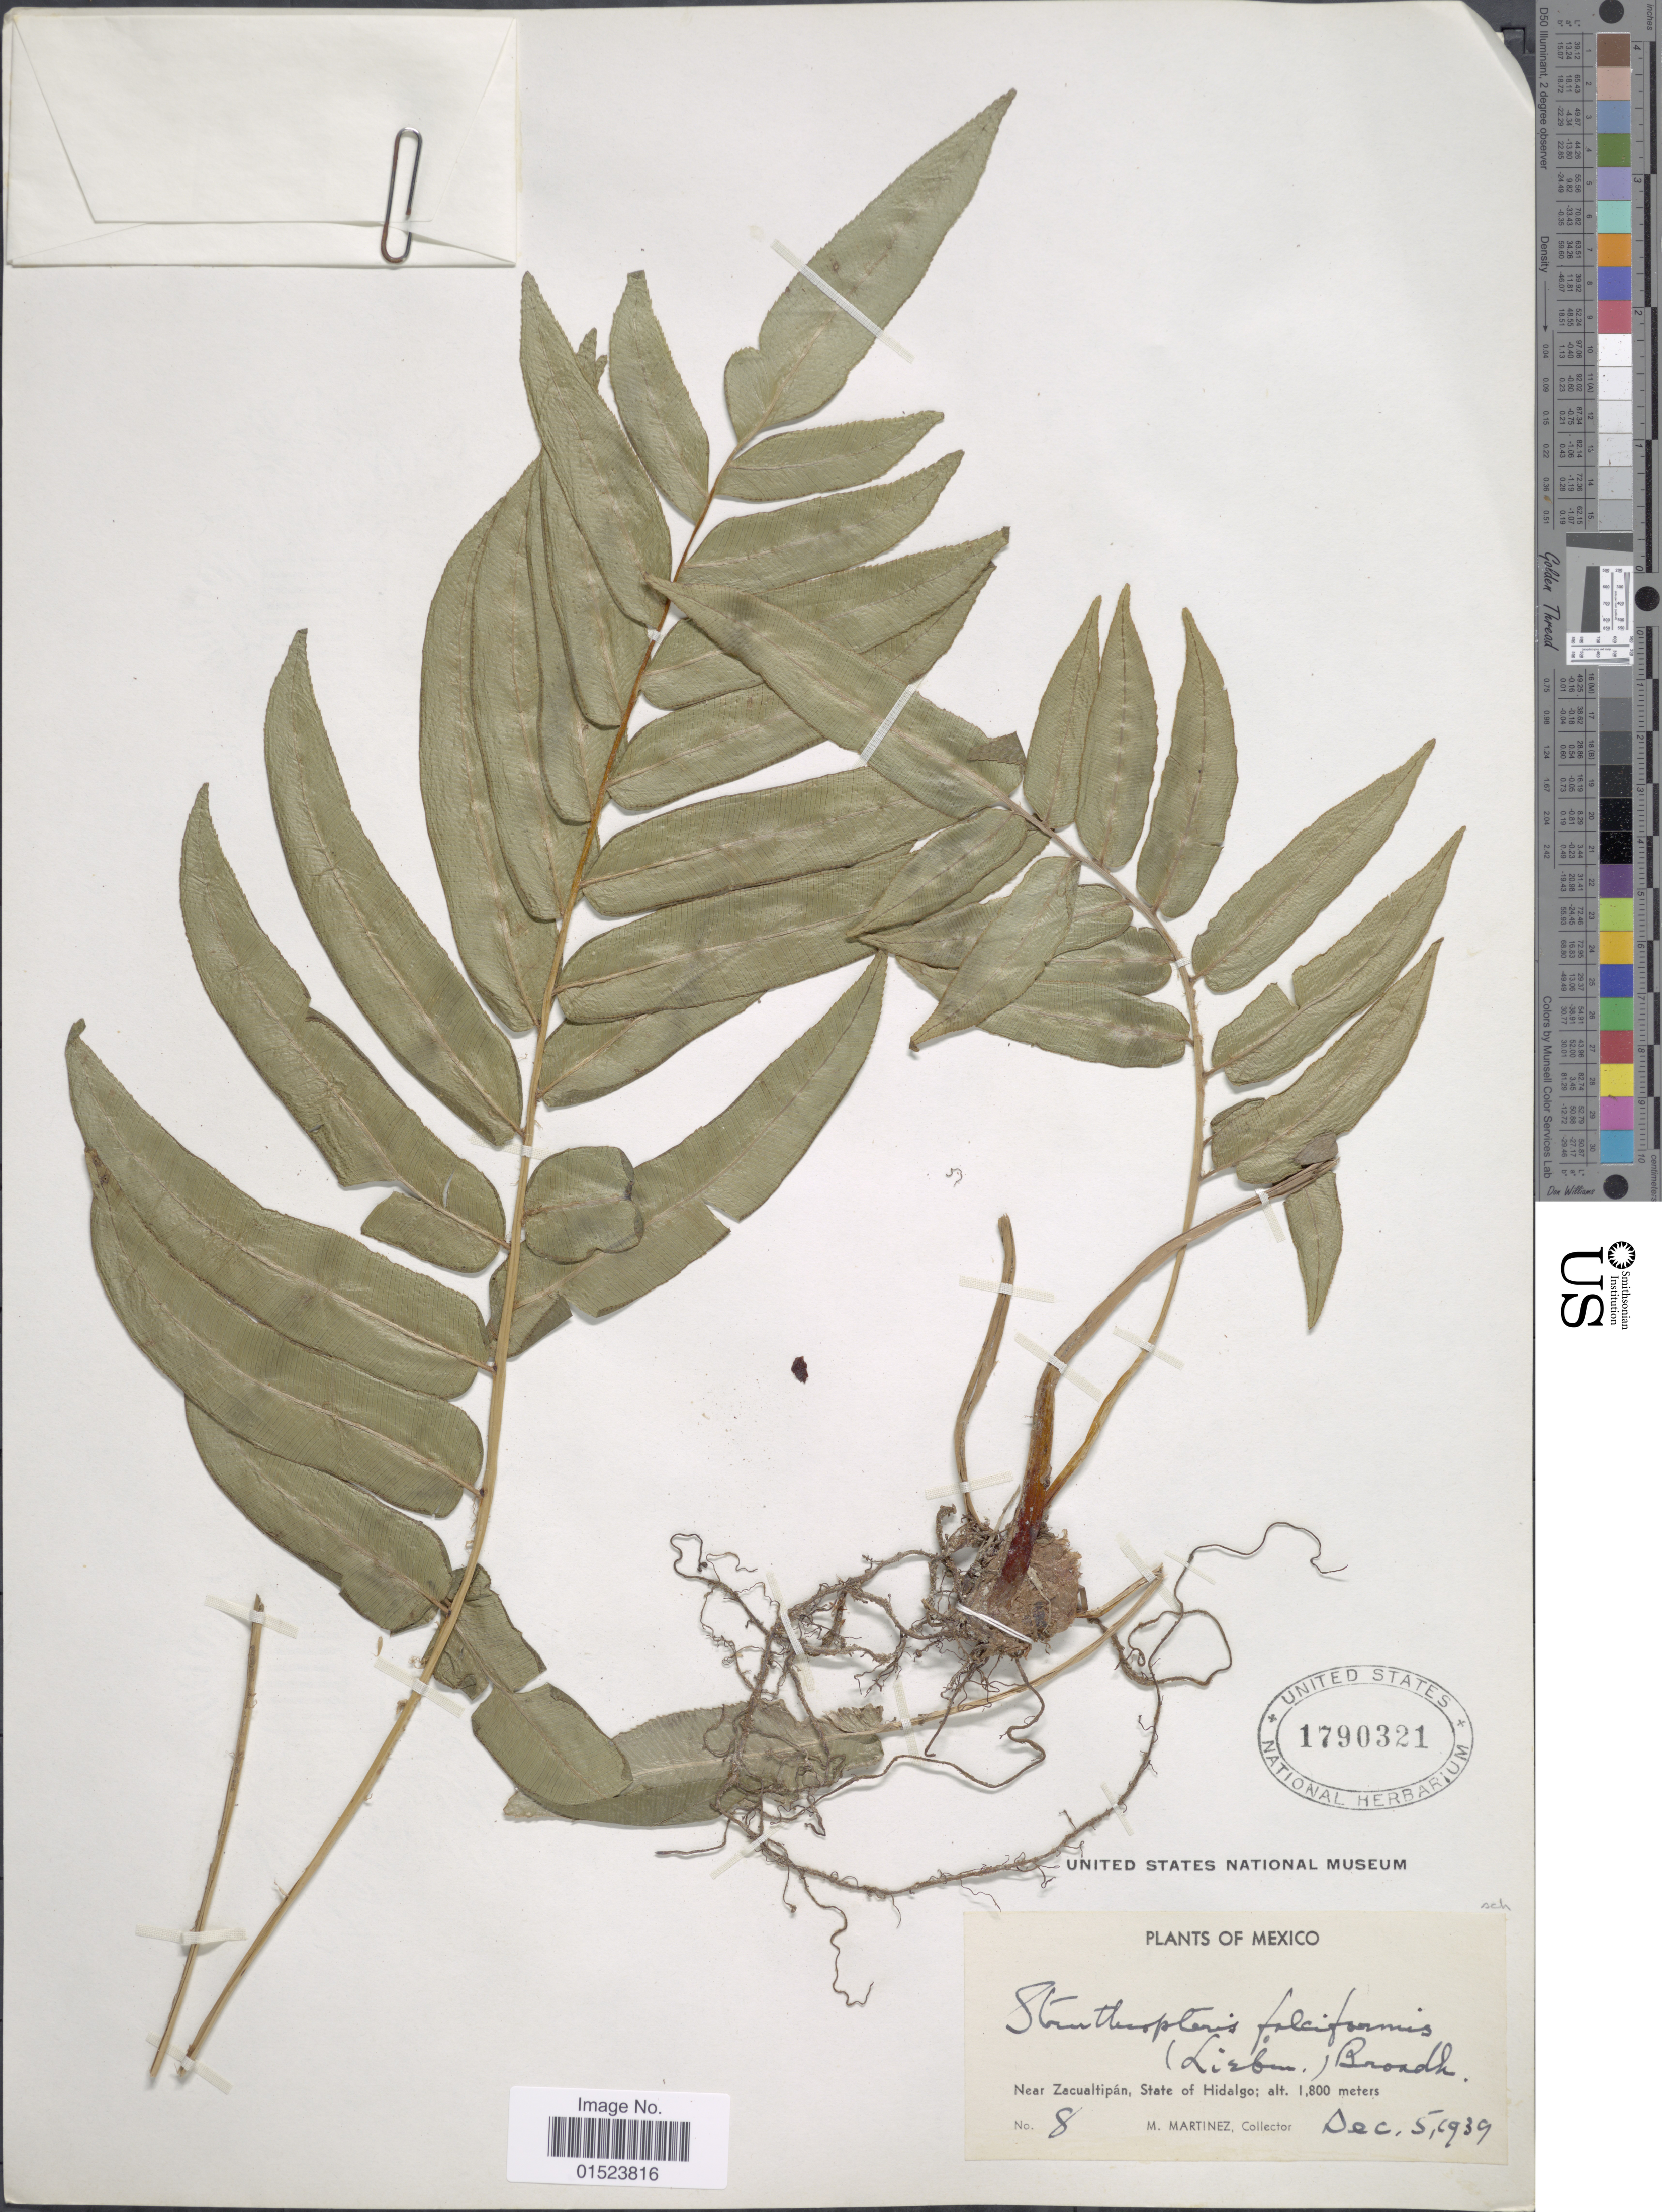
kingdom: Plantae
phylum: Tracheophyta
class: Polypodiopsida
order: Polypodiales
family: Blechnaceae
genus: Blechnum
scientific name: Blechnum falciforme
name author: (Liebm.) C. Chr.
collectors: M. Martinez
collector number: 8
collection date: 1939-12-05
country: Mexico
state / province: Hidalgo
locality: Near Zacualtipán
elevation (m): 1800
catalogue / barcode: US 1790321